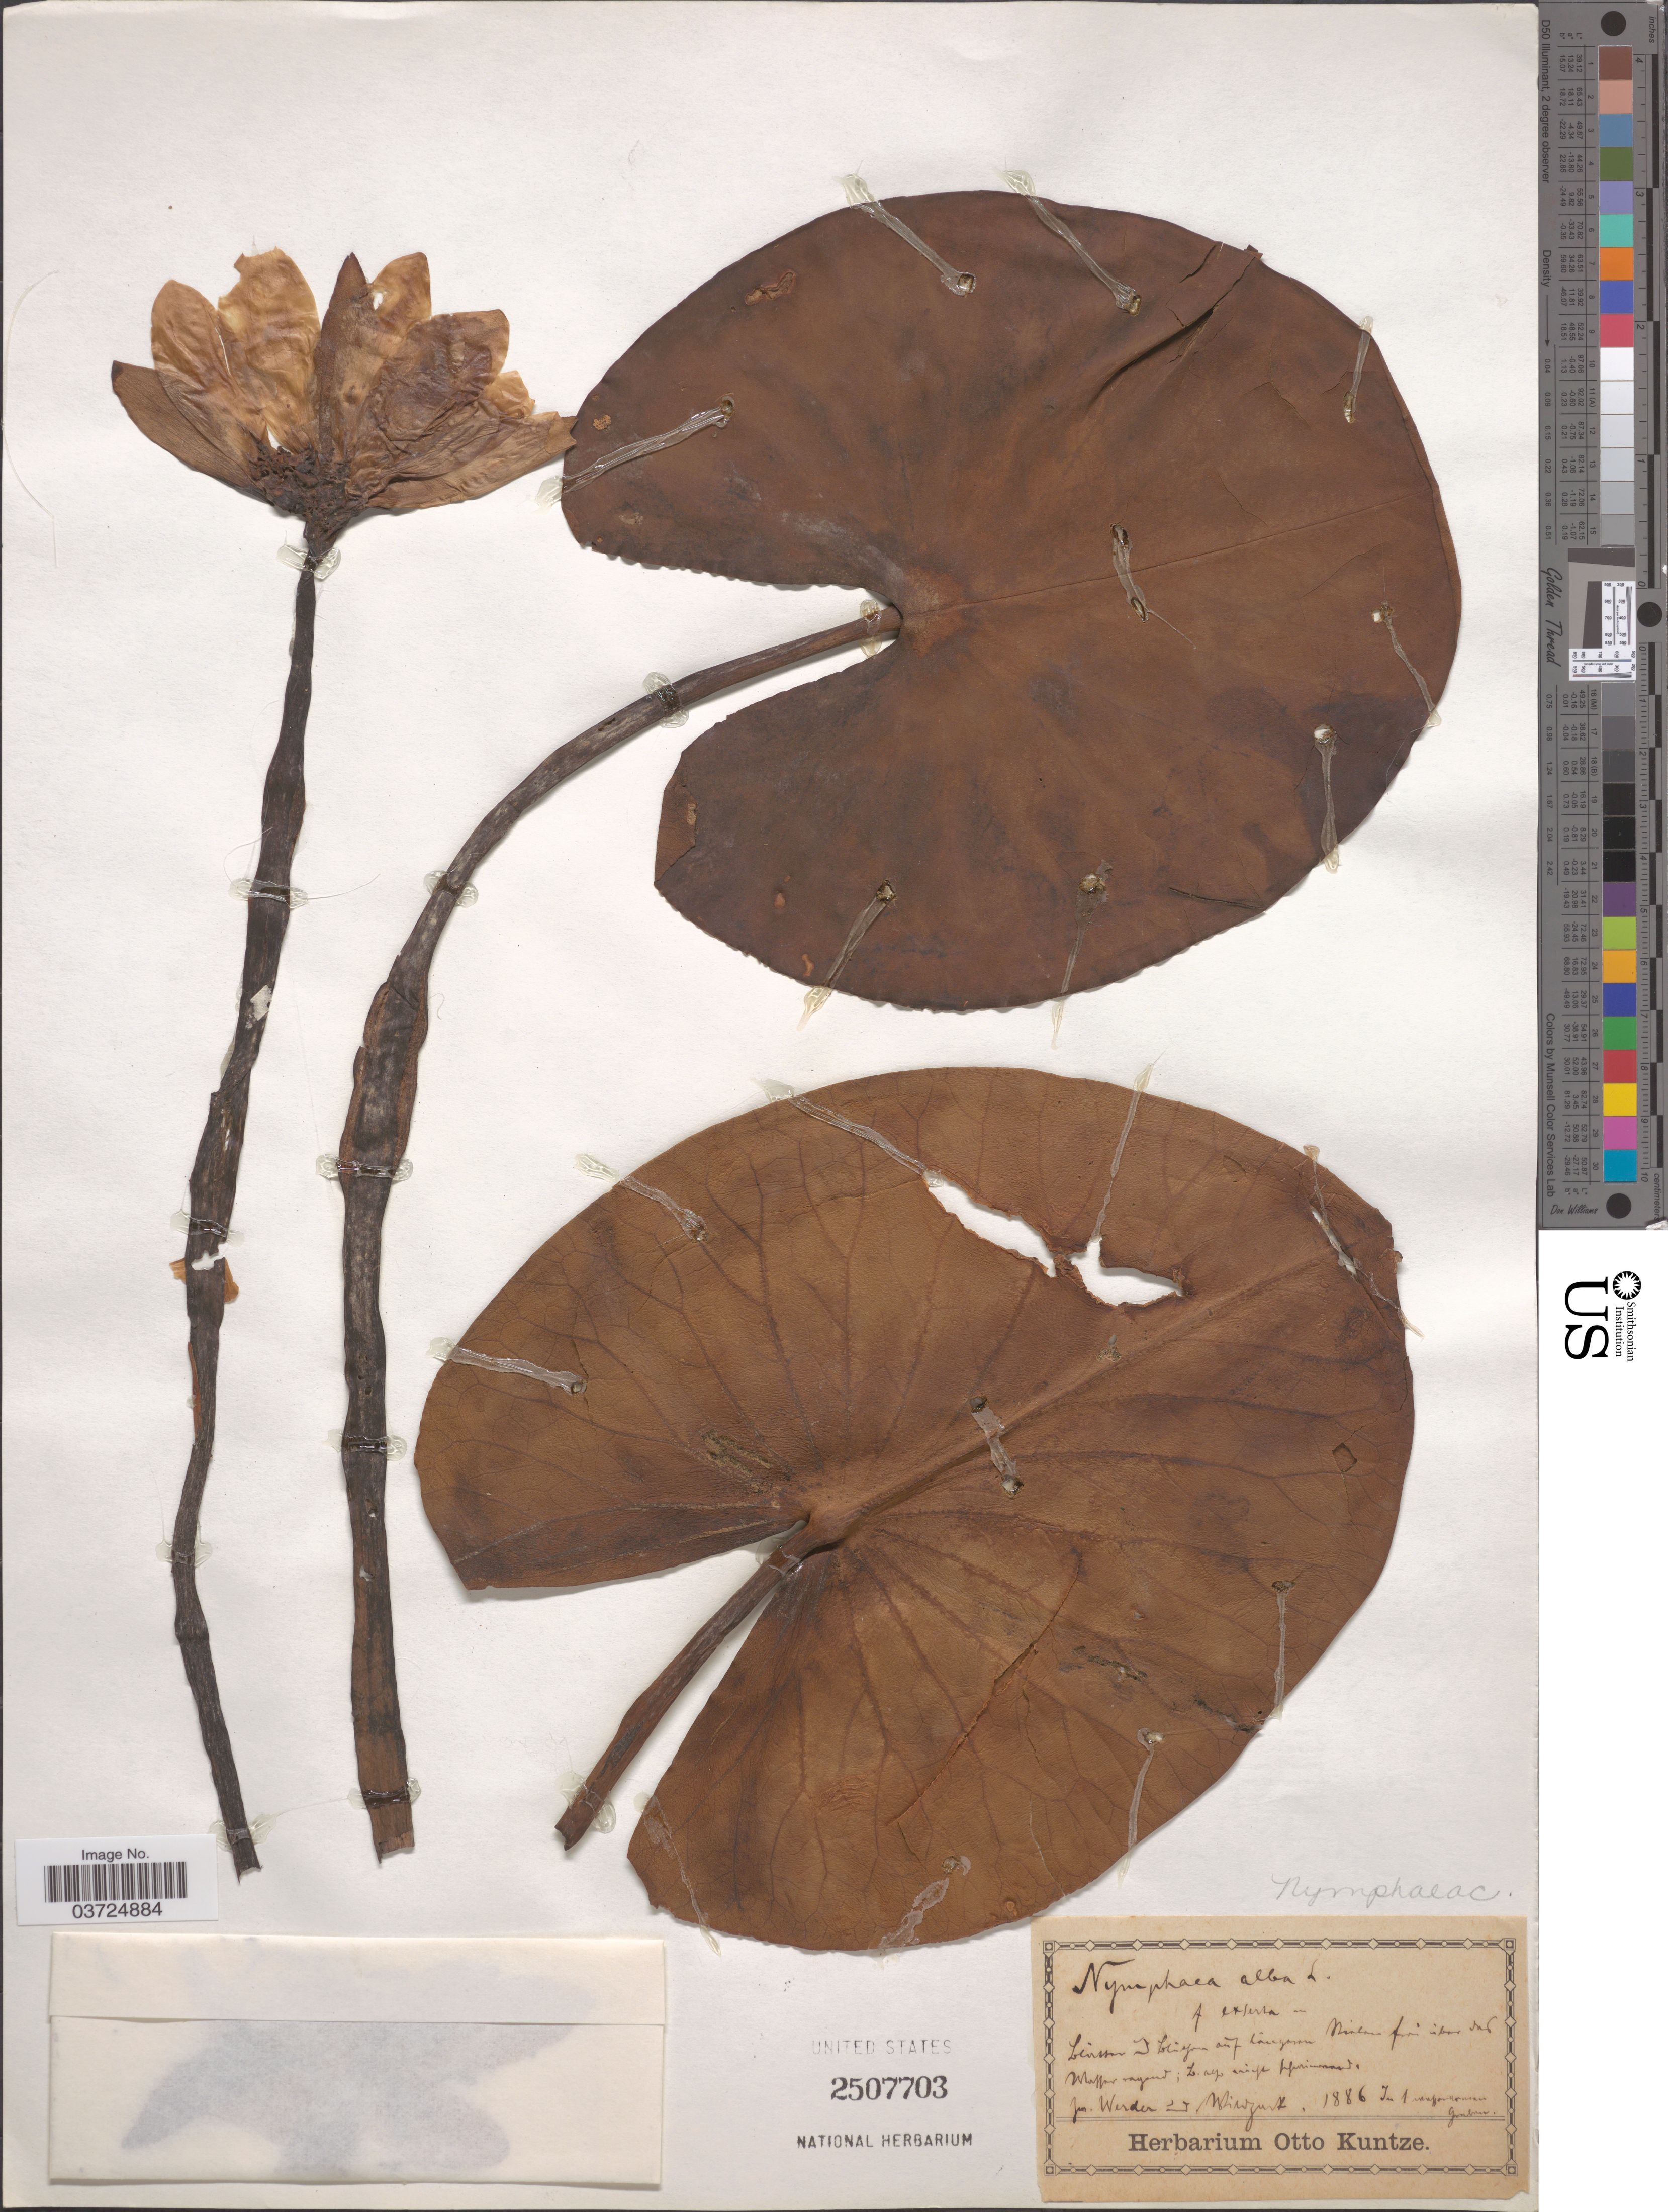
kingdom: Plantae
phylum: Tracheophyta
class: Magnoliopsida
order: Nymphaeales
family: Nymphaeaceae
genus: Nymphaea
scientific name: Nymphaea alba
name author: L.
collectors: J. Werder & Collector illegible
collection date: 1886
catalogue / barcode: US 2507703